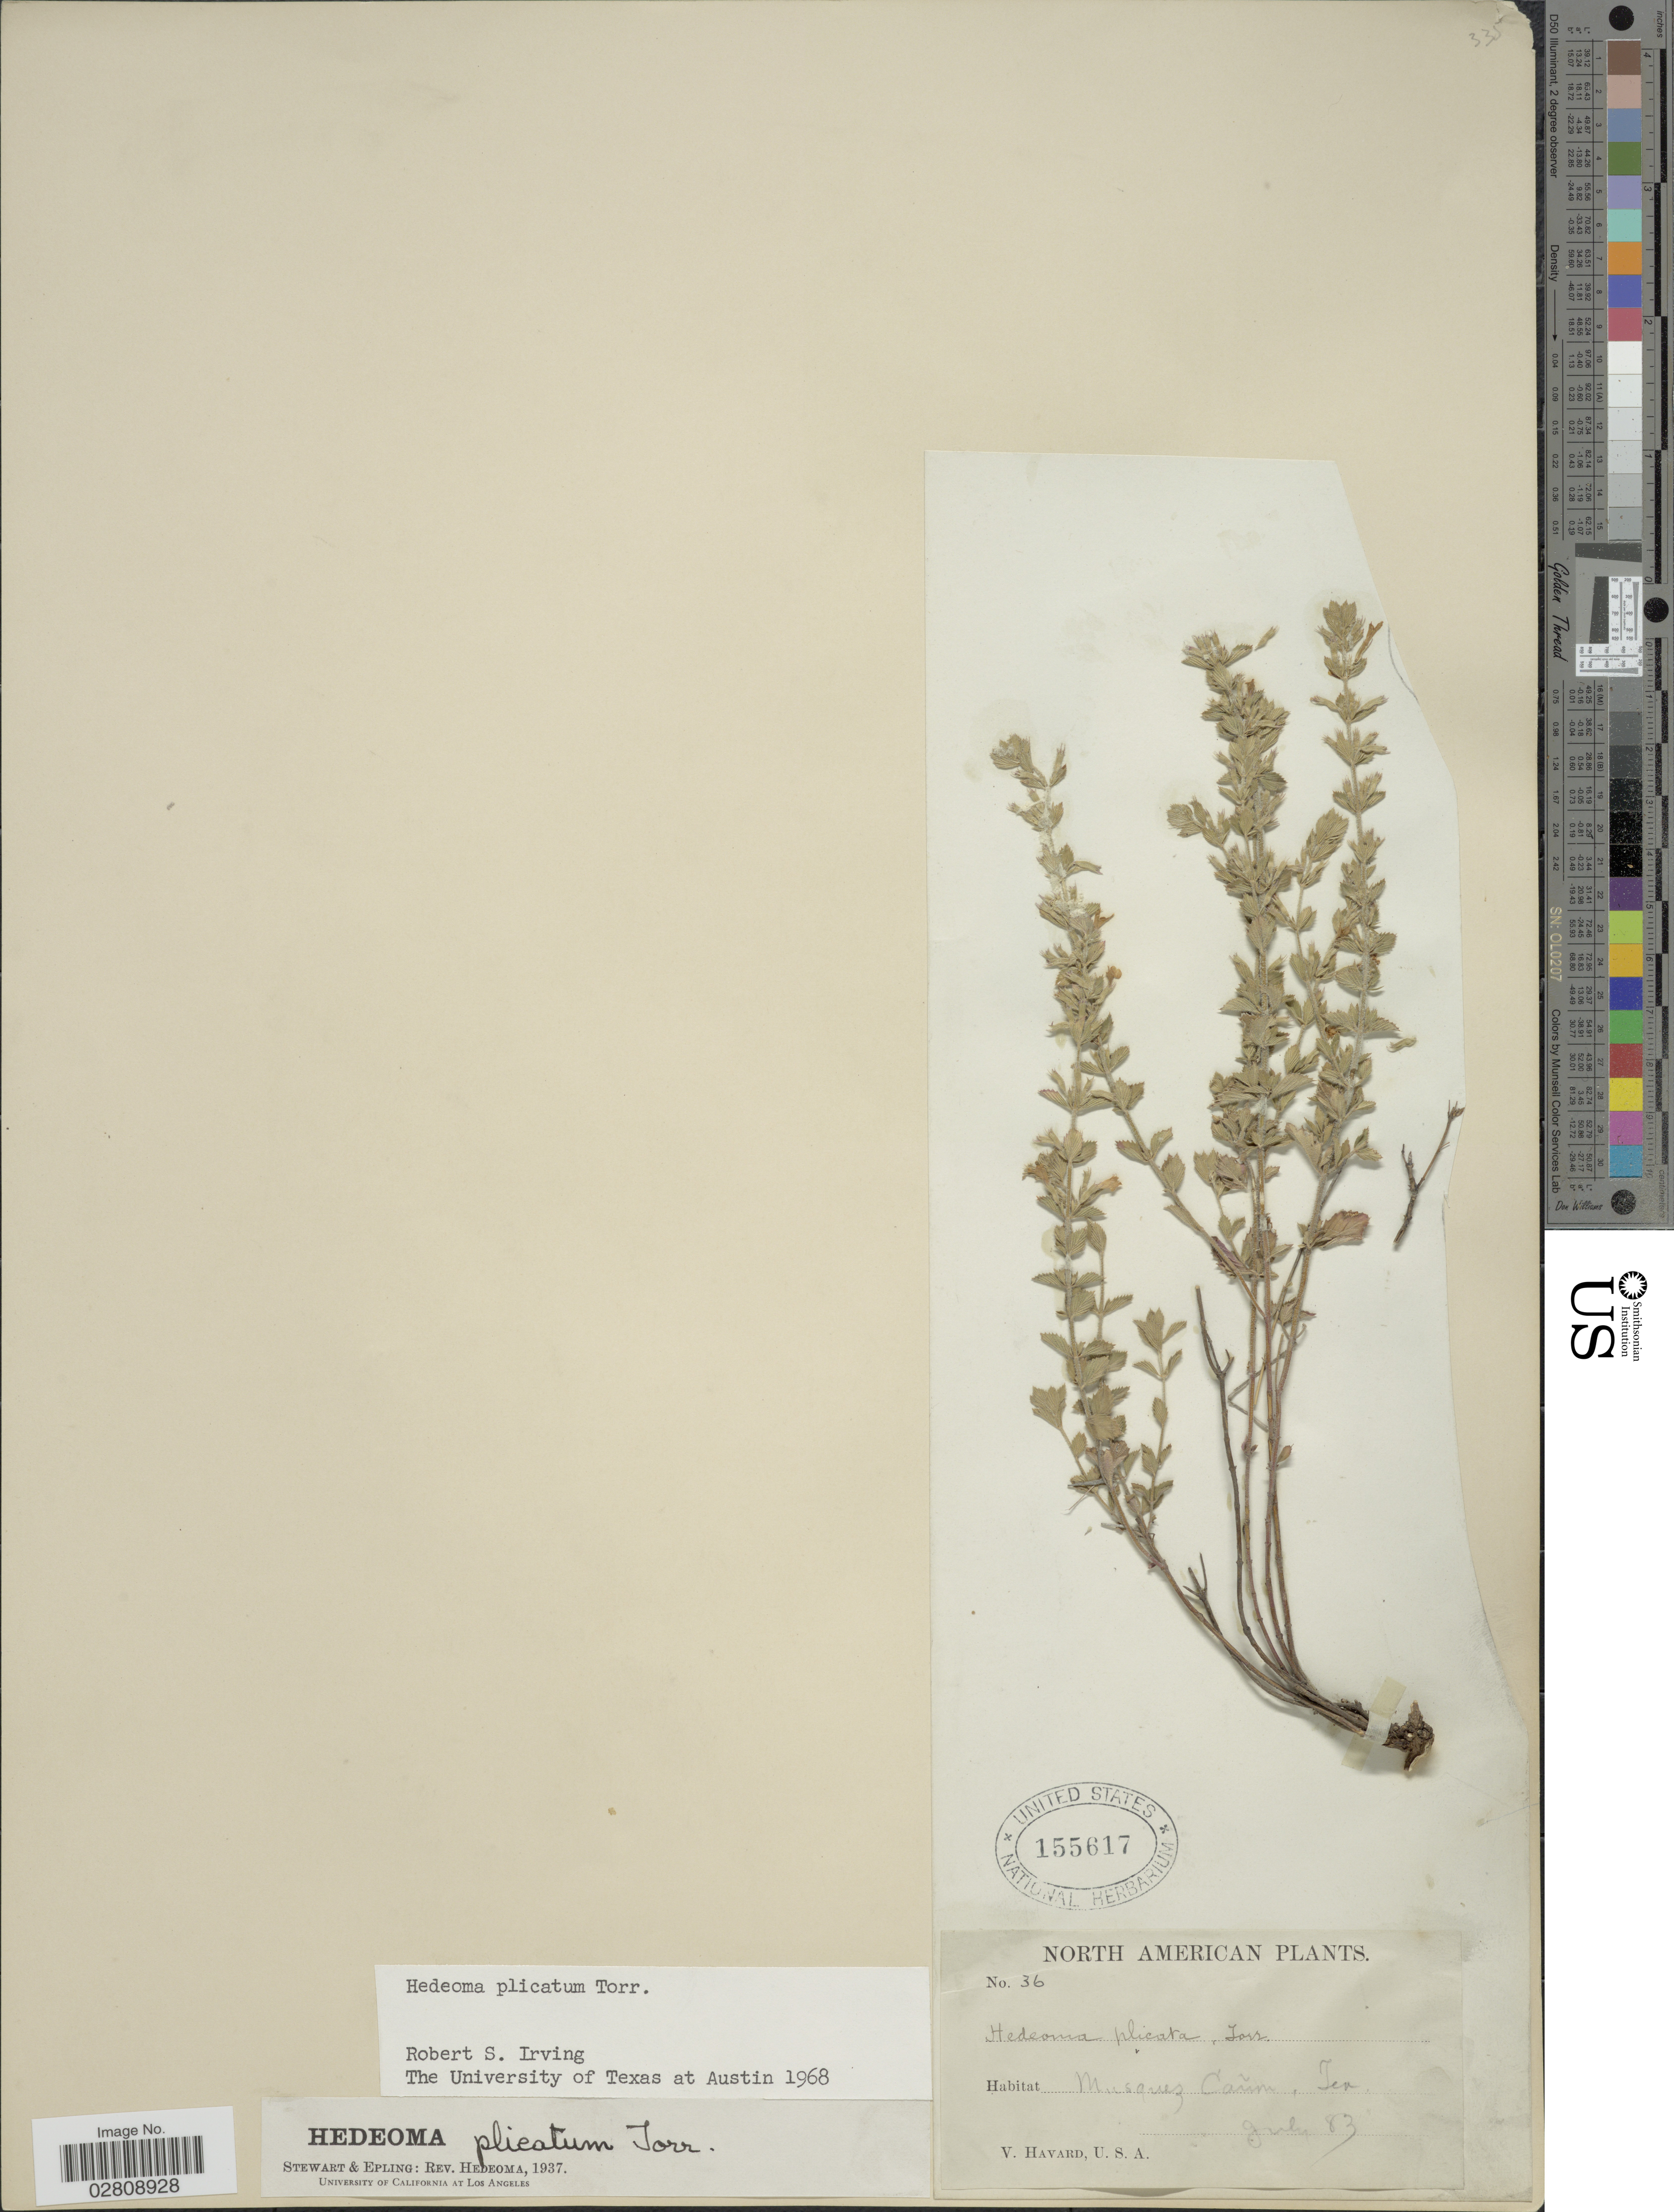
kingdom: Plantae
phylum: Tracheophyta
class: Magnoliopsida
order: Lamiales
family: Lamiaceae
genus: Hedeoma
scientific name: Hedeoma plicatum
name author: Torr. in Emory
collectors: V. Havard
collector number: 36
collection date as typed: Transcribed d/m/y: /7/83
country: United States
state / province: Texas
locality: Musquez Cañon.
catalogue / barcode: US 155617